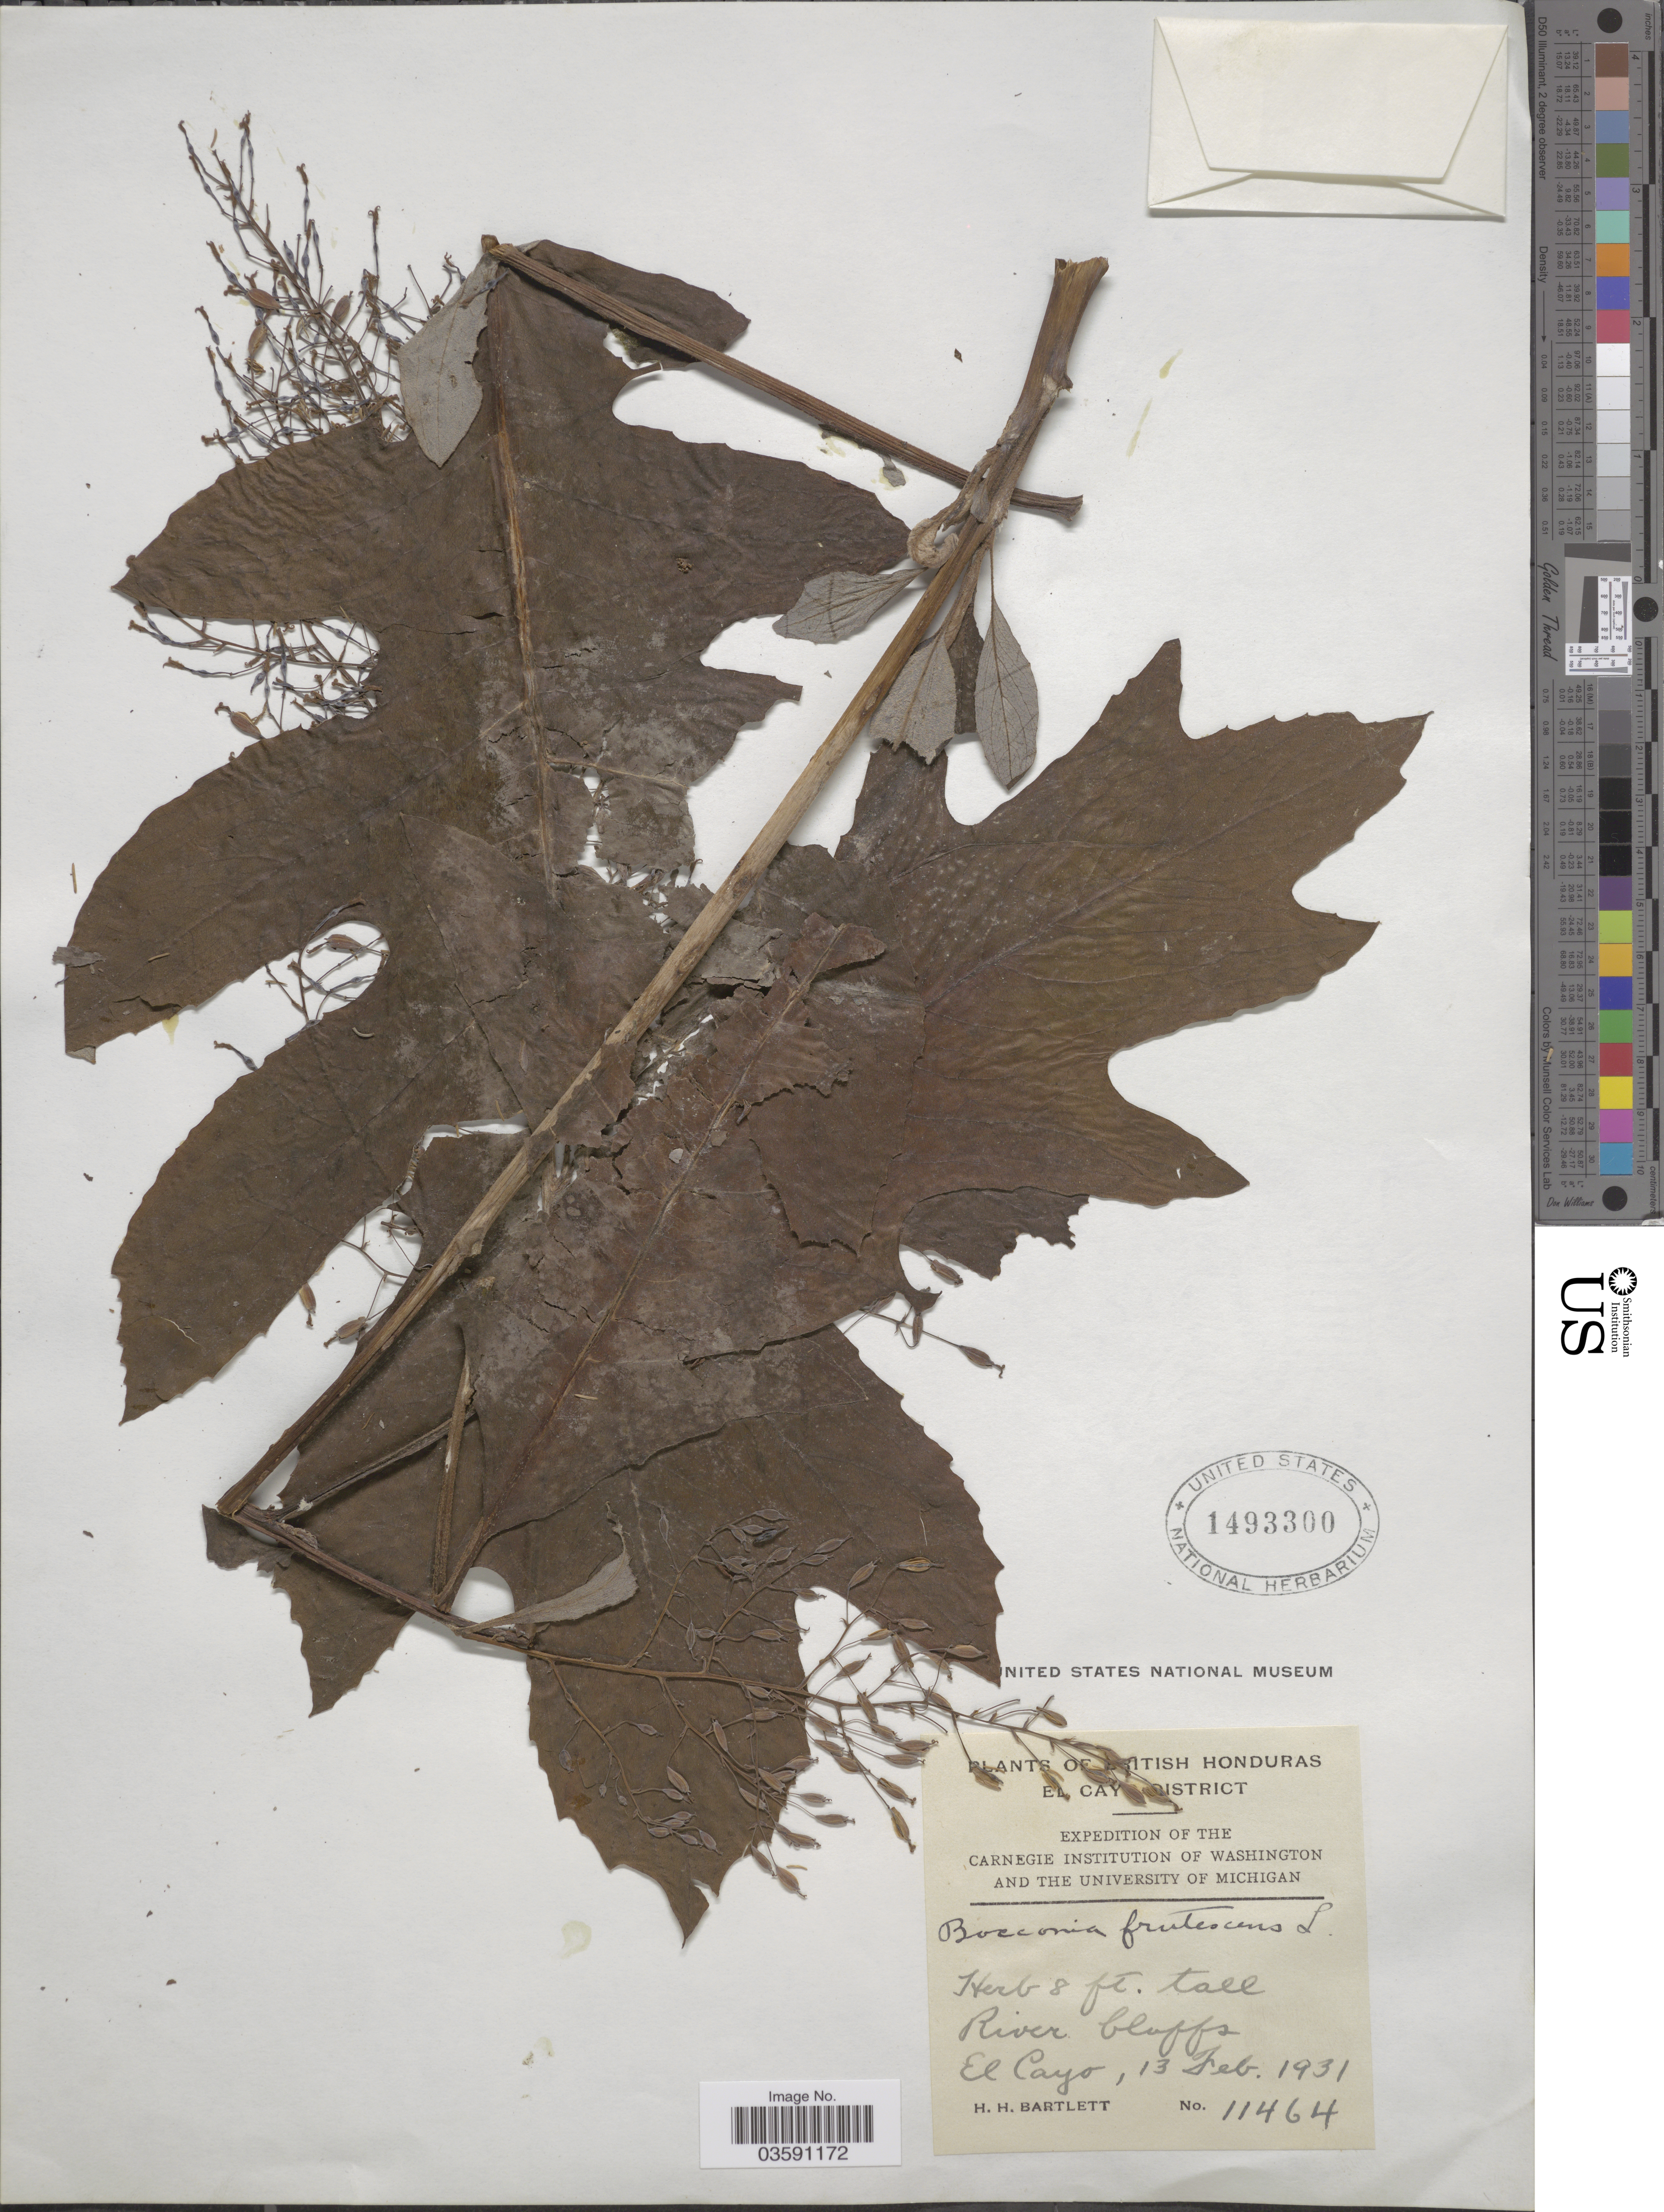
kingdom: Plantae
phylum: Tracheophyta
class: Magnoliopsida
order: Ranunculales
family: Papaveraceae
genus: Bocconia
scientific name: Bocconia frutescens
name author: L.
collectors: H. H. Bartlett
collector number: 11464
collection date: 1931-02-13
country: Belize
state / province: Cayo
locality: British Honduras. El Cayo district. River bluffs El Cayo.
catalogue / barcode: US 1493300